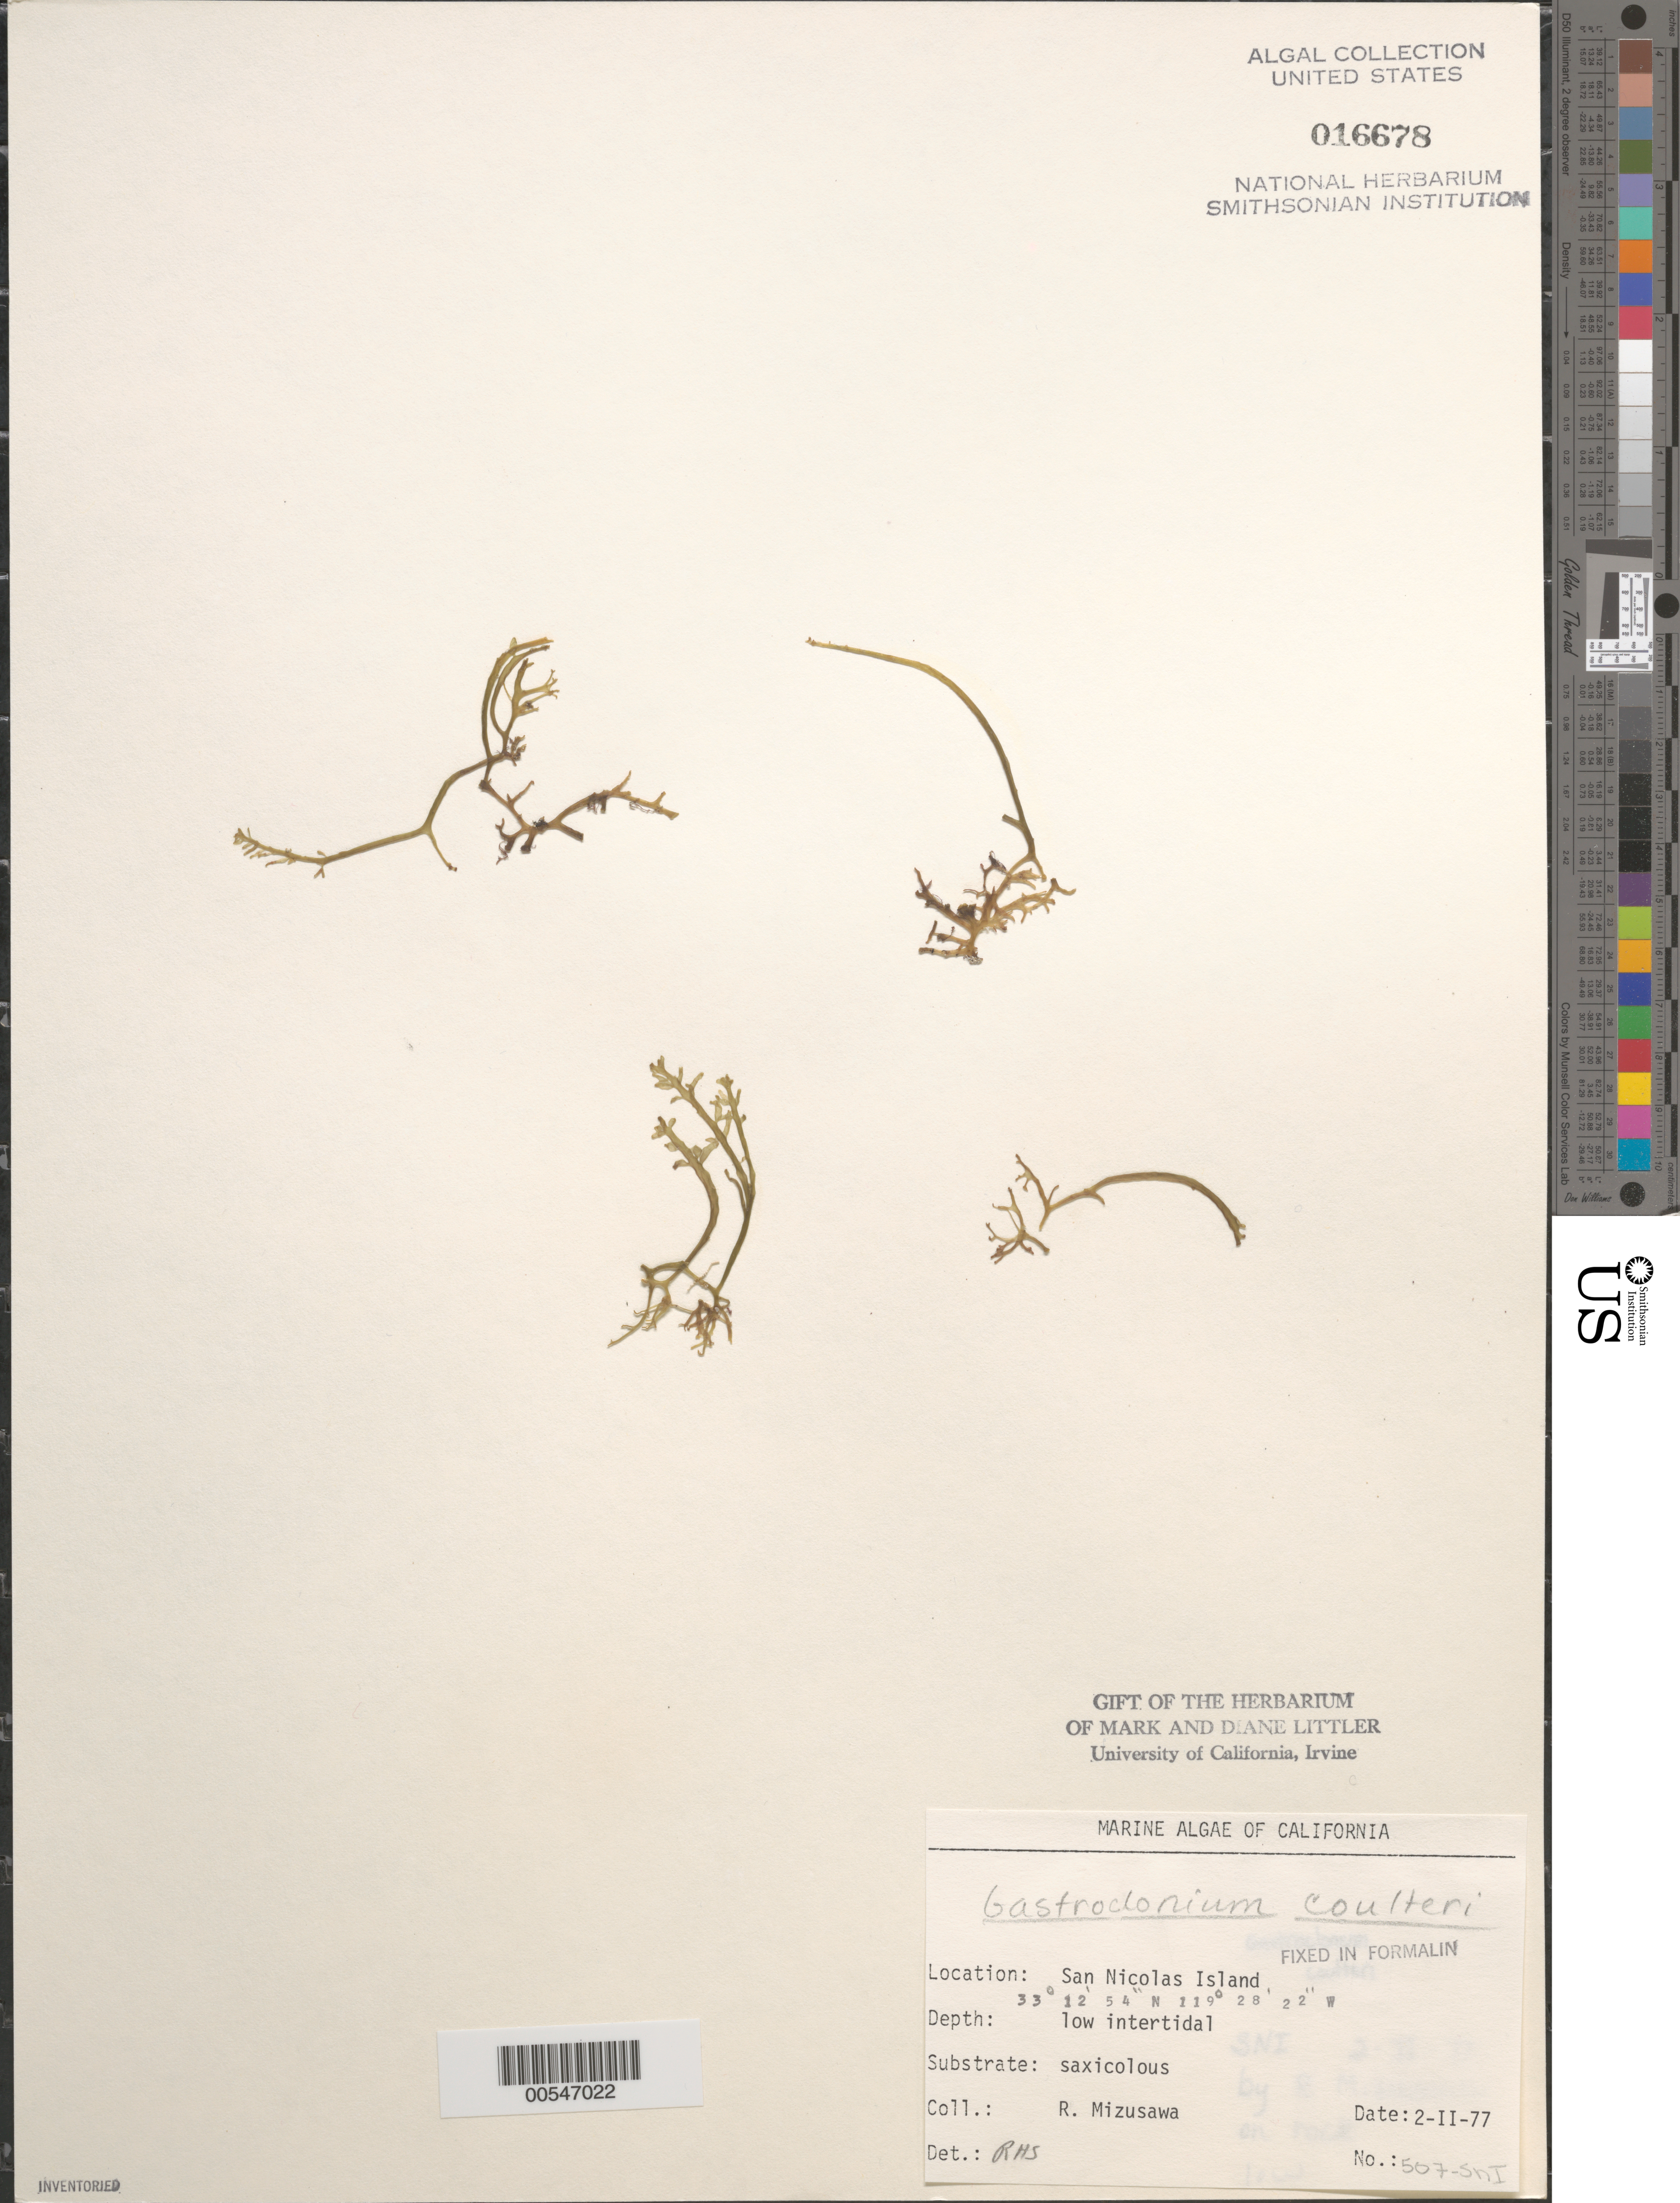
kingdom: Plantae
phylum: Rhodophyta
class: Florideophyceae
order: Rhodymeniales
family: Champiaceae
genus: Neogastroclonium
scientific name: Neogastroclonium subarticulatum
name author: (Turner) L. Le Gall et al.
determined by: Algae name updating Project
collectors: R. Mizusawa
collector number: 507-SNI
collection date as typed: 02 Feb 1977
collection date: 1977-02-02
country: United States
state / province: California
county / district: Ventura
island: San Nicolas Island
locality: Dutch Harbor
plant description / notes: BLM-SOCALBIGHT Rocky Intertidal Survey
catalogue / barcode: US 16678